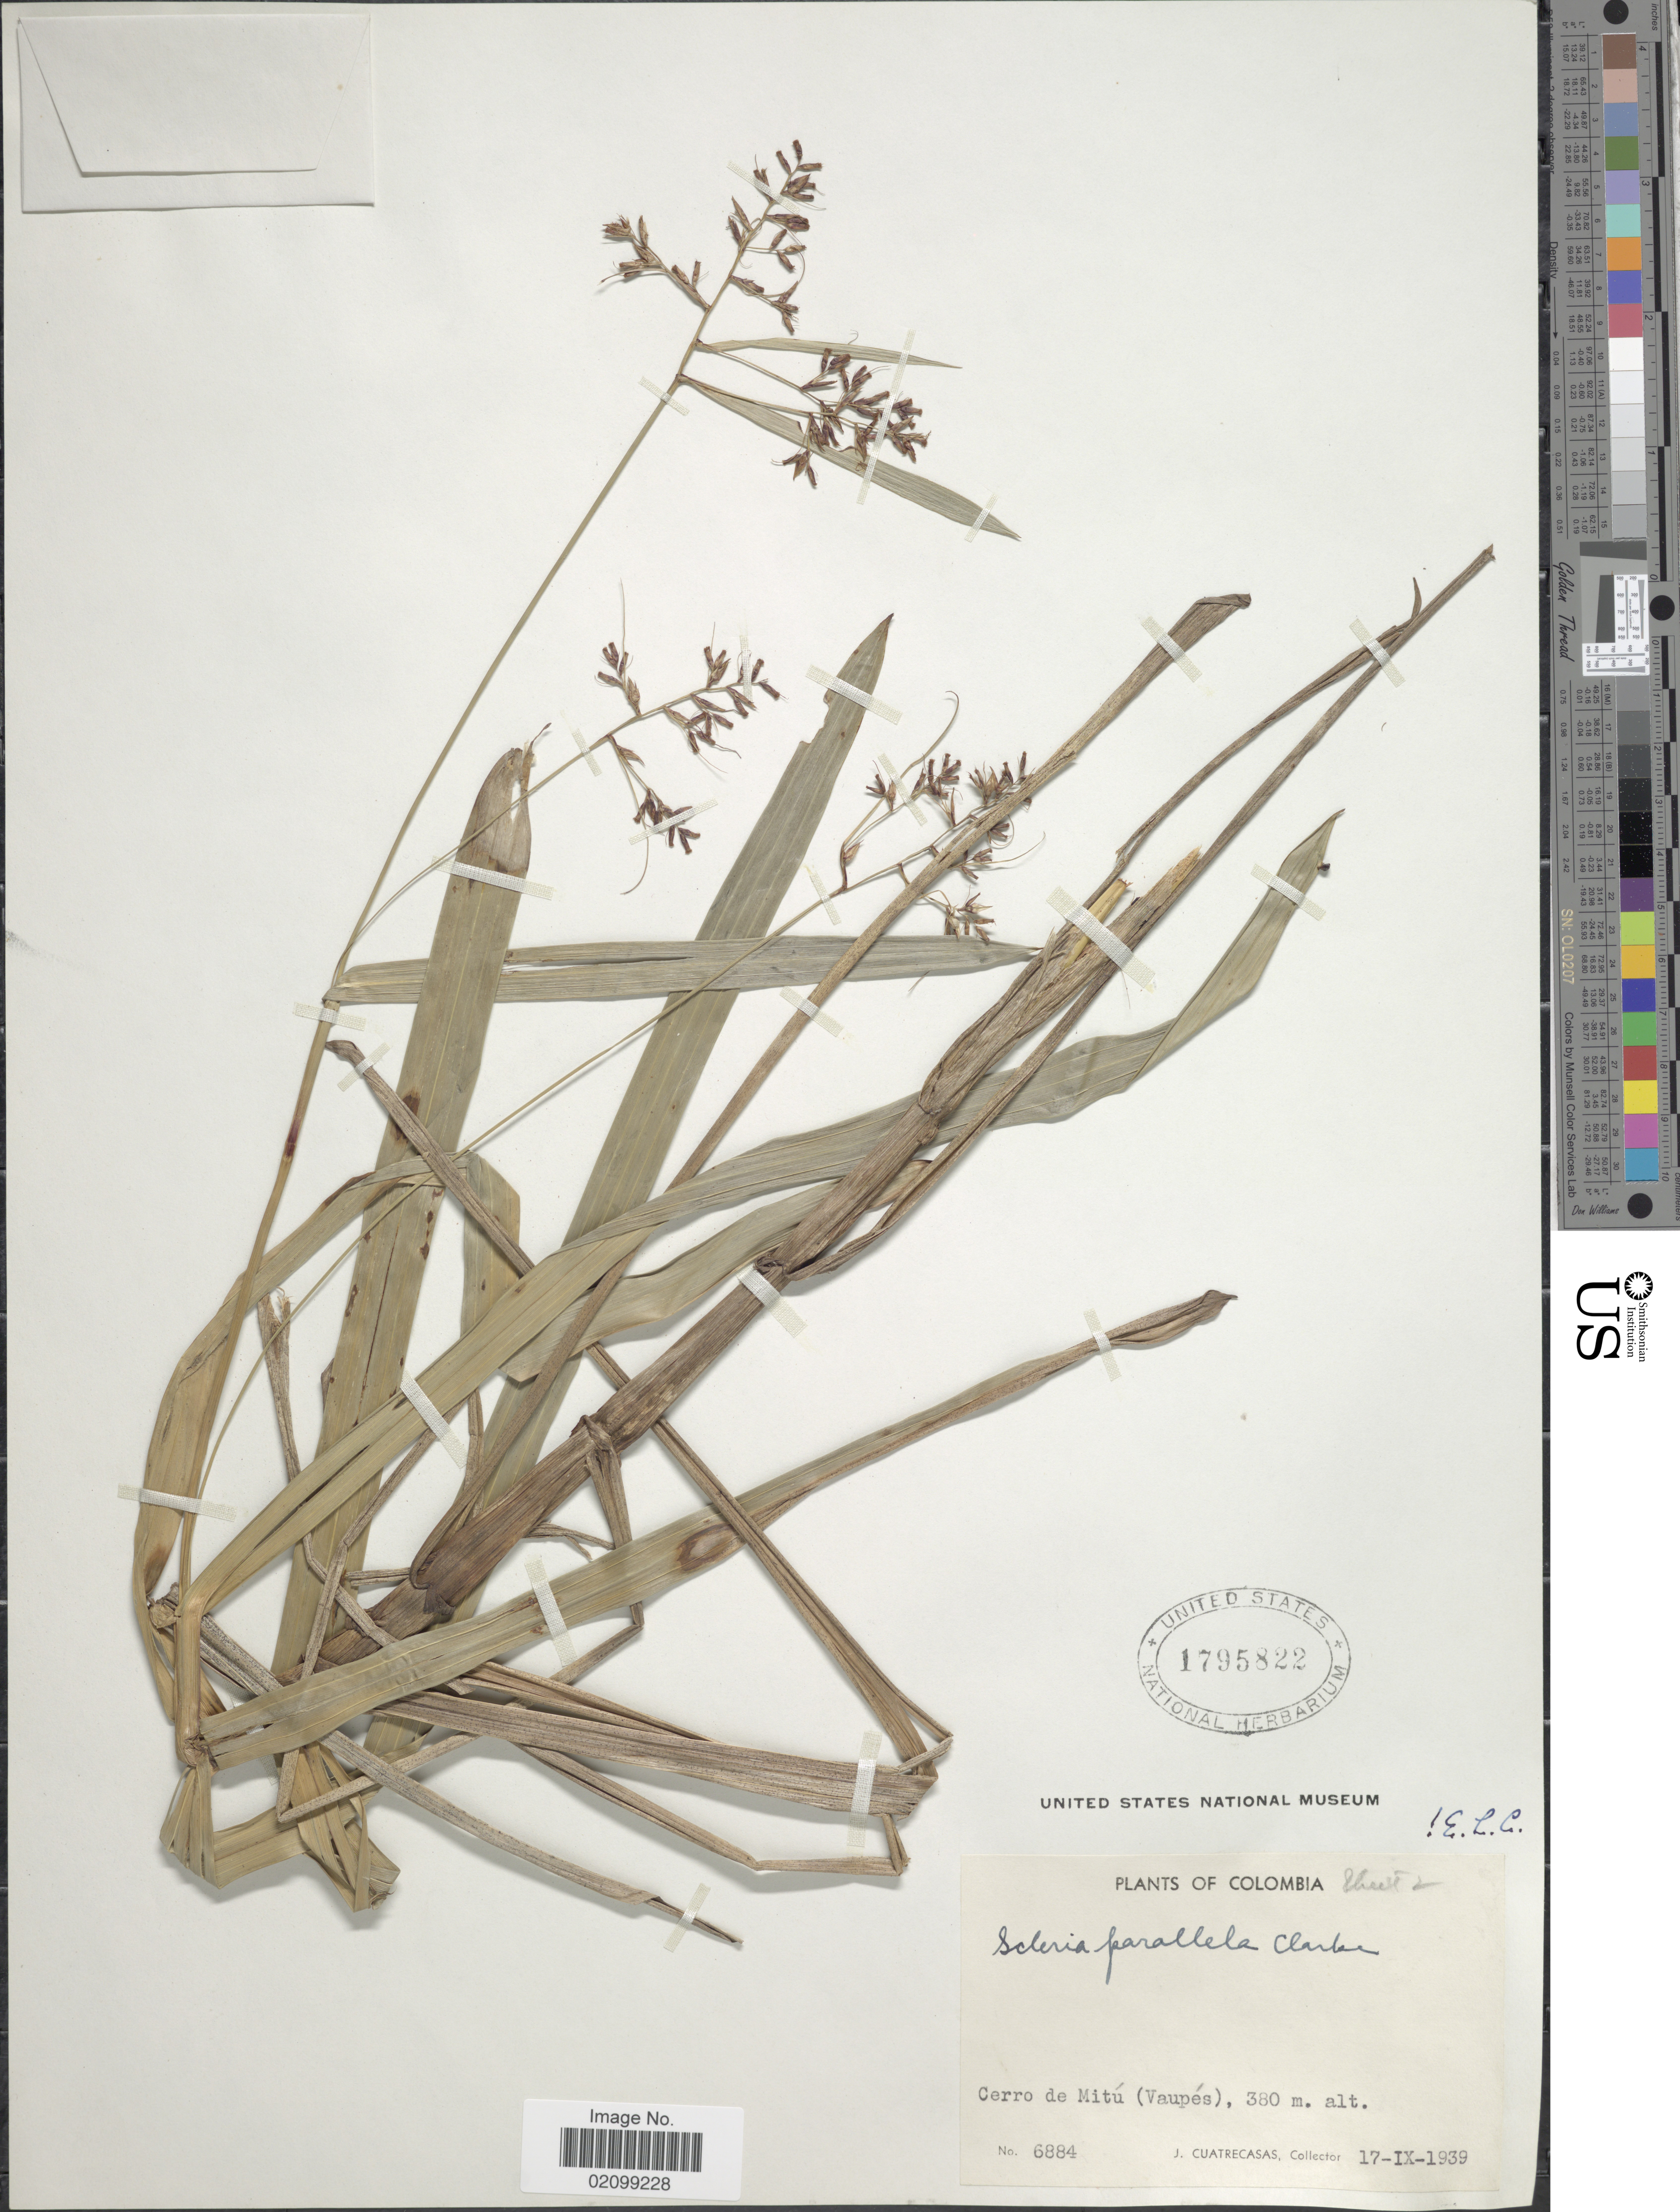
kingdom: Plantae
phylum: Tracheophyta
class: Liliopsida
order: Poales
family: Cyperaceae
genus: Scleria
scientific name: Scleria parallella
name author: C.B. Clarke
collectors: J. Cuatrecasas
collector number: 6884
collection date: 1939-09-17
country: Colombia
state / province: Vaupés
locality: Cerro de Mitu (Vaupes).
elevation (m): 380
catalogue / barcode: US 1795822